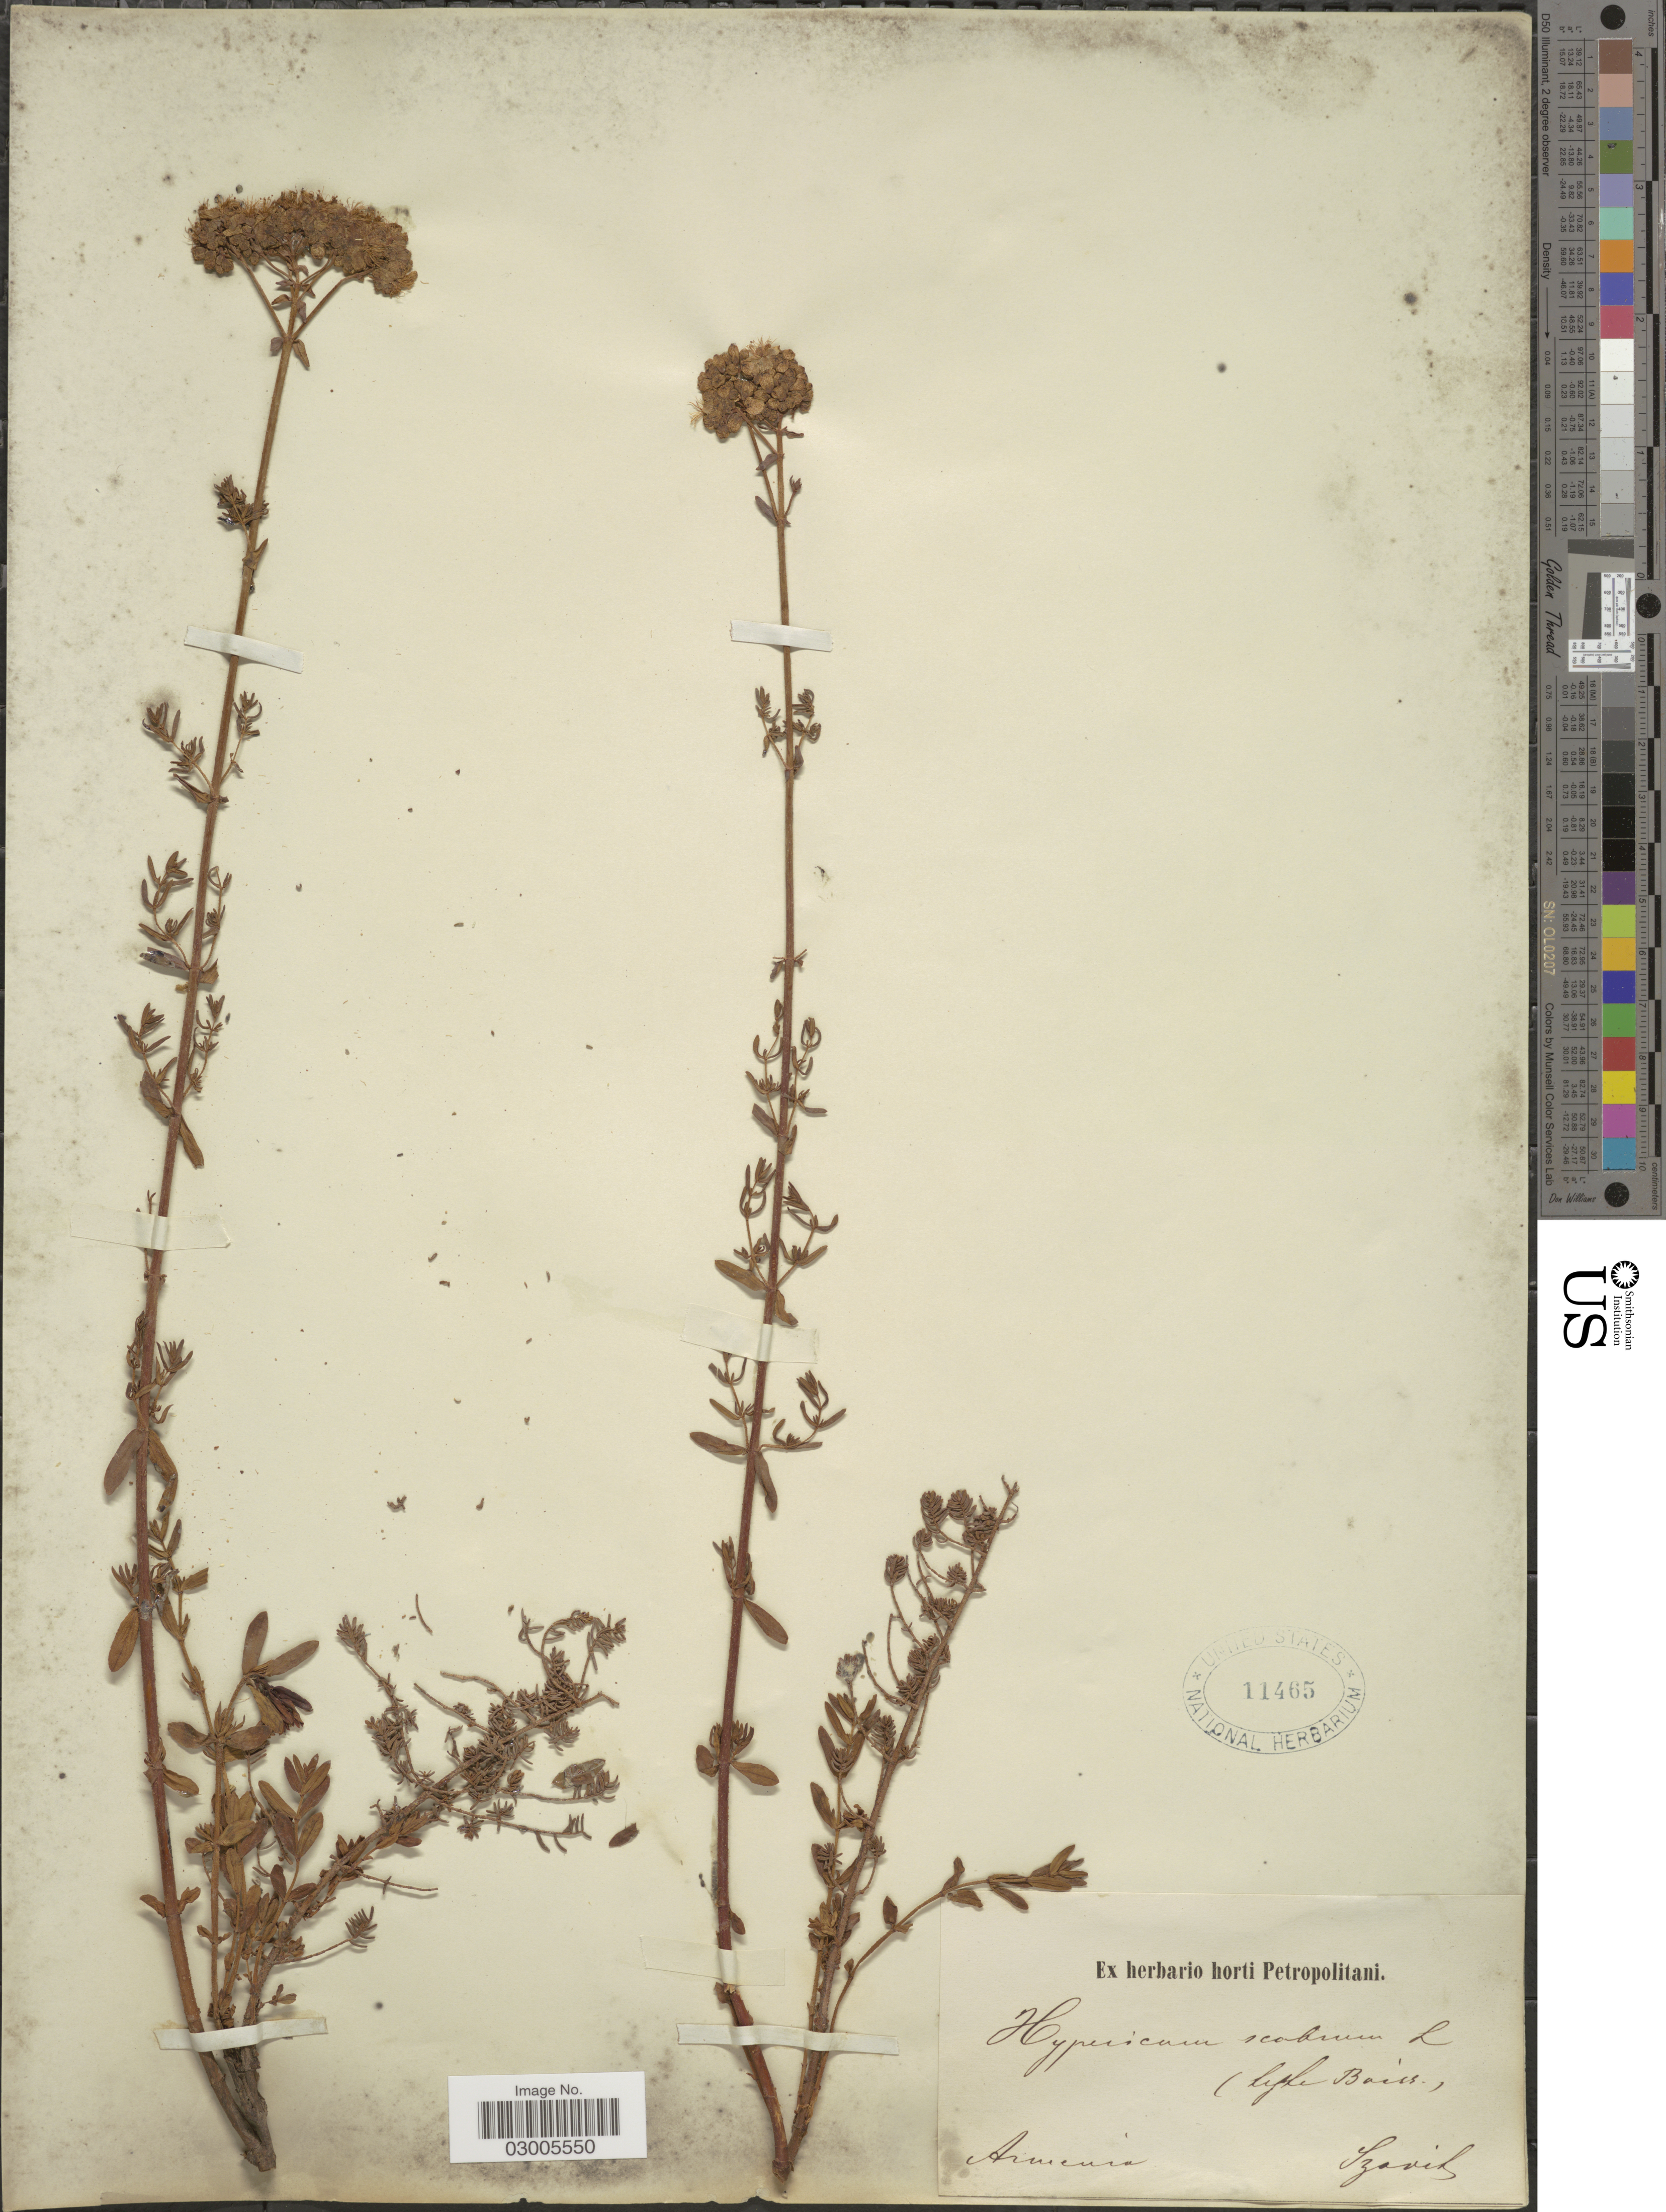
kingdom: Plantae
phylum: Tracheophyta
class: Magnoliopsida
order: Malpighiales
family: Hypericaceae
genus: Hypericum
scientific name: Hypericum scabrum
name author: L.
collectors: Szovits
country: Armenia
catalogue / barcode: US 11465